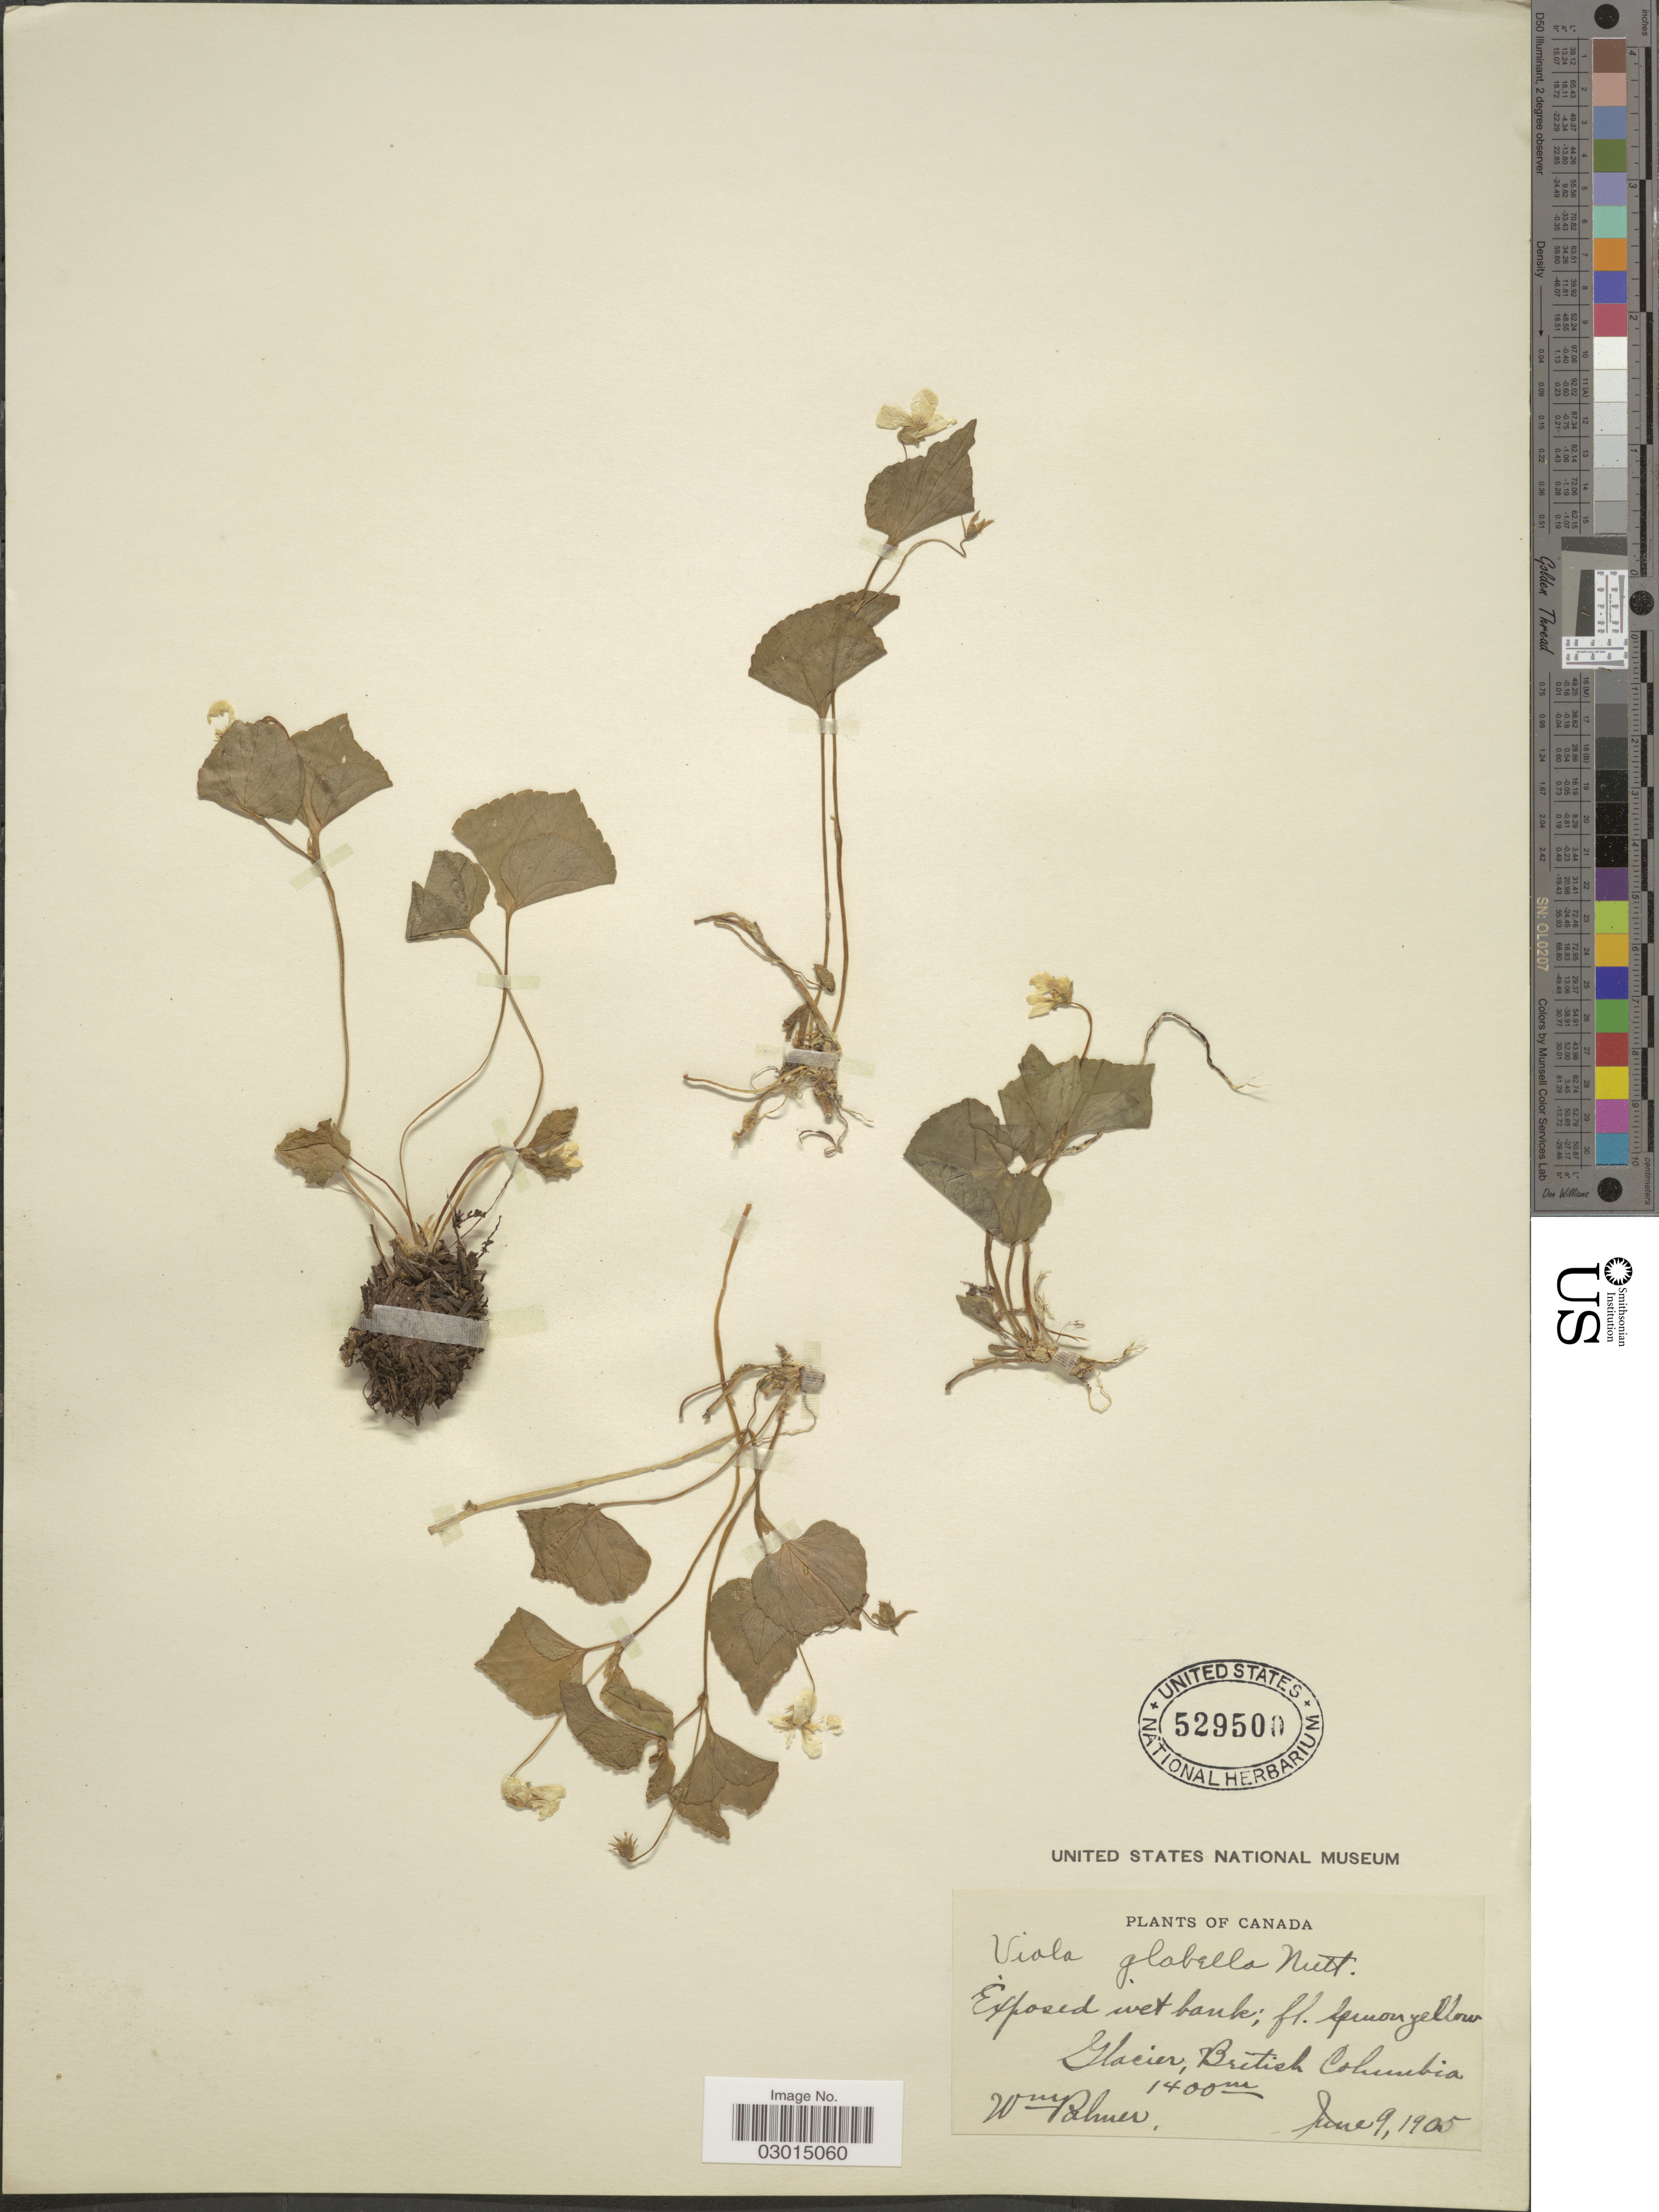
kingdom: Plantae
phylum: Tracheophyta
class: Magnoliopsida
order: Malpighiales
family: Violaceae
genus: Viola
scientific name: Viola glabella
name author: Nutt.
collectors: W. Palmer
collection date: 1905-06-09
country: Canada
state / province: British Columbia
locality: Glacier, British Columbia.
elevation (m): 1400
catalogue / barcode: US 529500